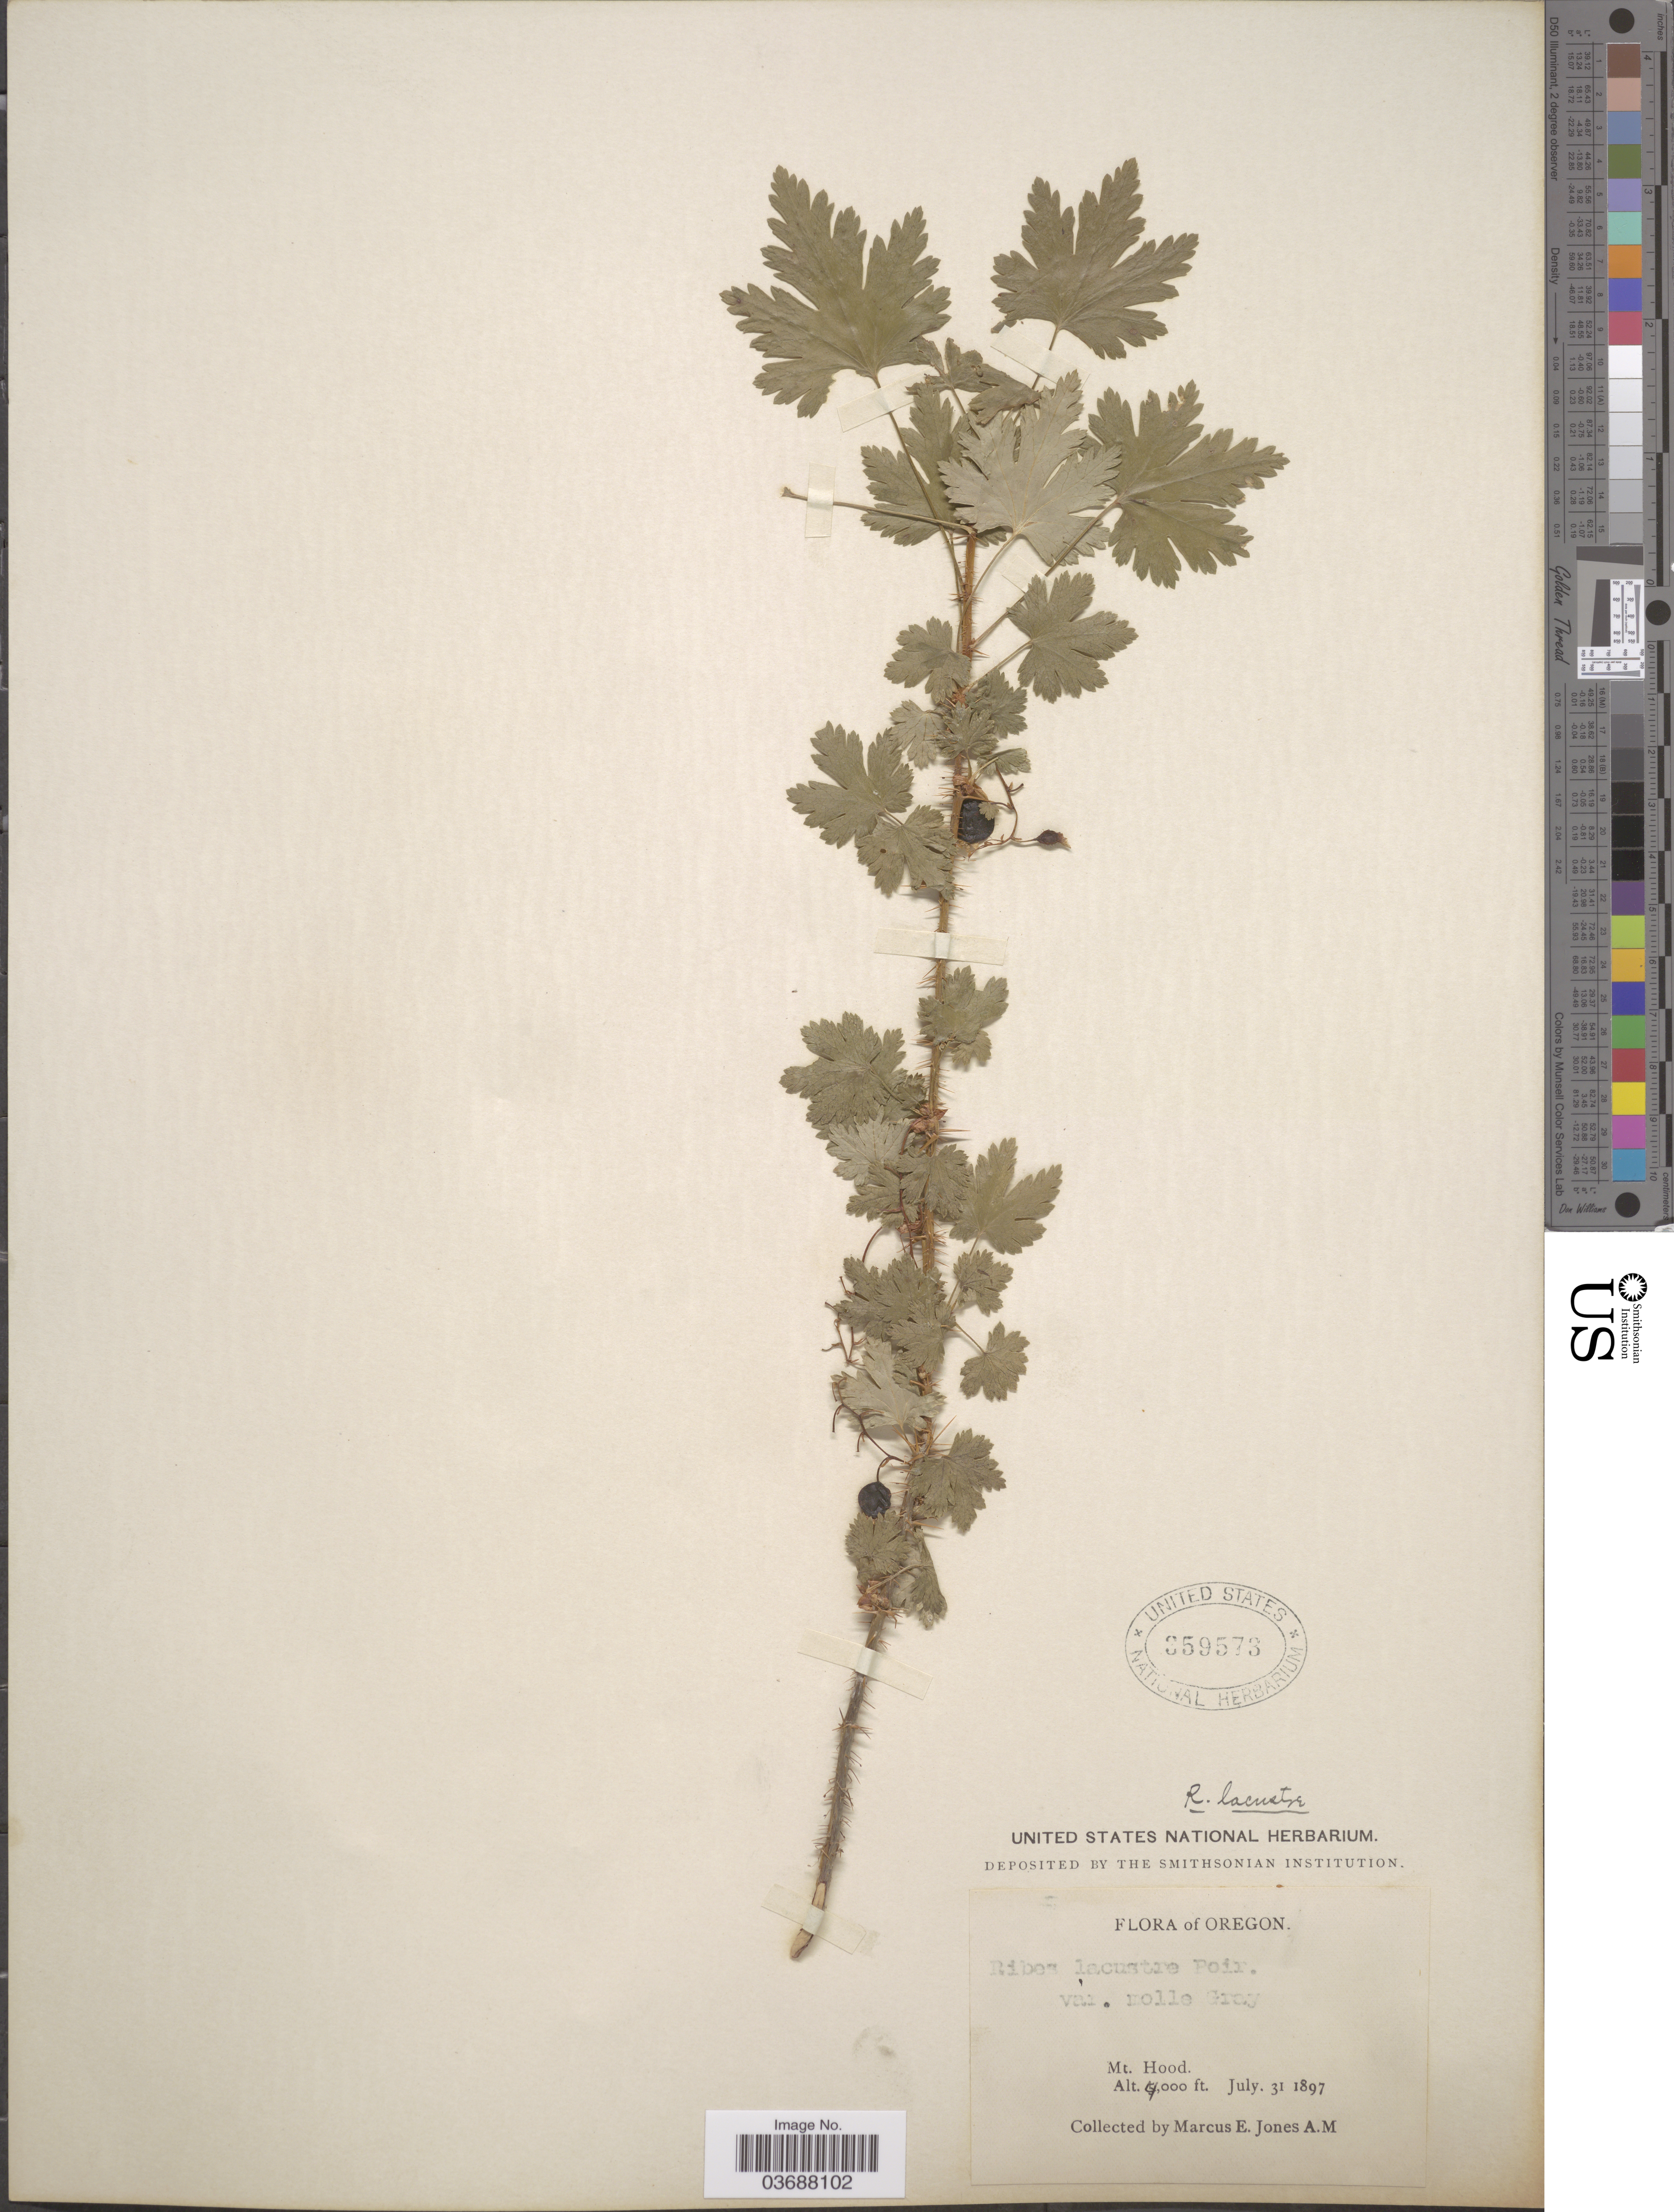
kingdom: Plantae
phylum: Tracheophyta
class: Magnoliopsida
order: Saxifragales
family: Grossulariaceae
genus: Ribes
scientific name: Ribes lacustre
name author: (Pers.) Poir.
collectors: M. E. Jones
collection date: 1897-07-31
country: United States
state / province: Oregon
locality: Mt. Hood.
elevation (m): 1219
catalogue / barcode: US 359573